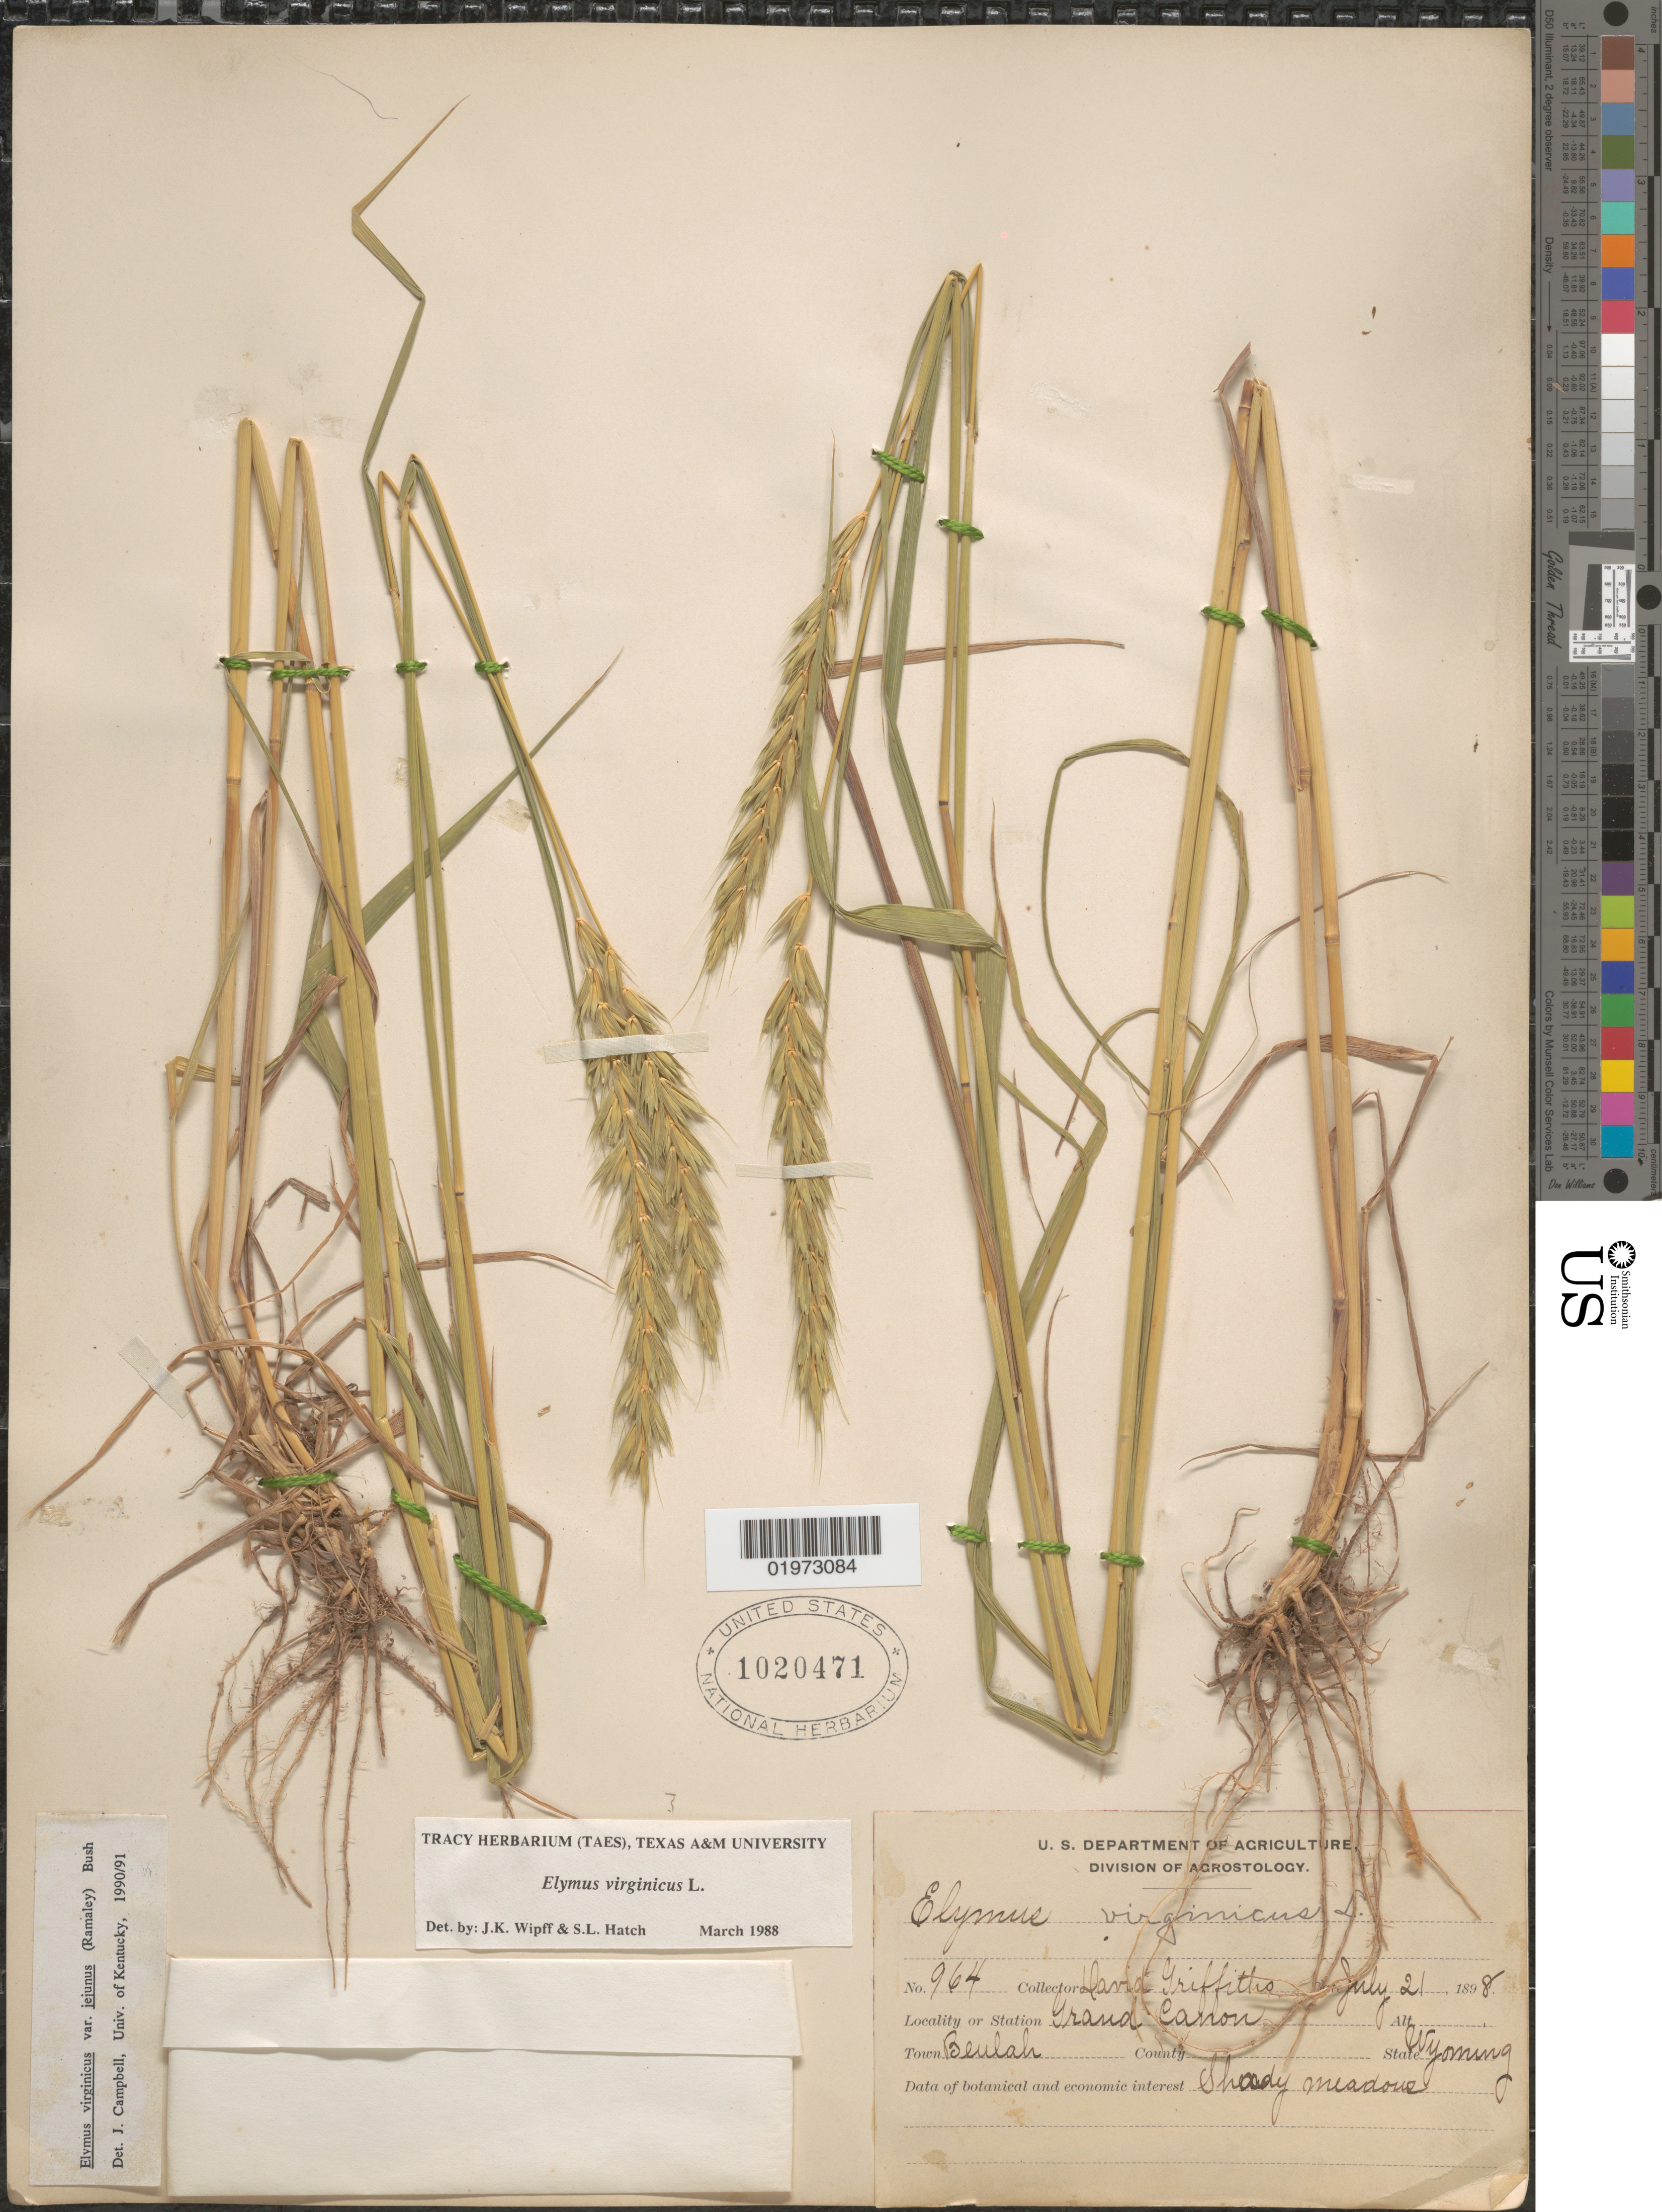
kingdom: Plantae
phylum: Tracheophyta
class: Liliopsida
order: Poales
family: Poaceae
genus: Elymus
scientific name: Elymus virginicus var. virginicus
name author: L.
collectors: D. Griffiths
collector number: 964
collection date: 1898-07-21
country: United States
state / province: Wyoming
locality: Grand Canon. Town Beulah. Shady meadows.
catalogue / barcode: US 1020471